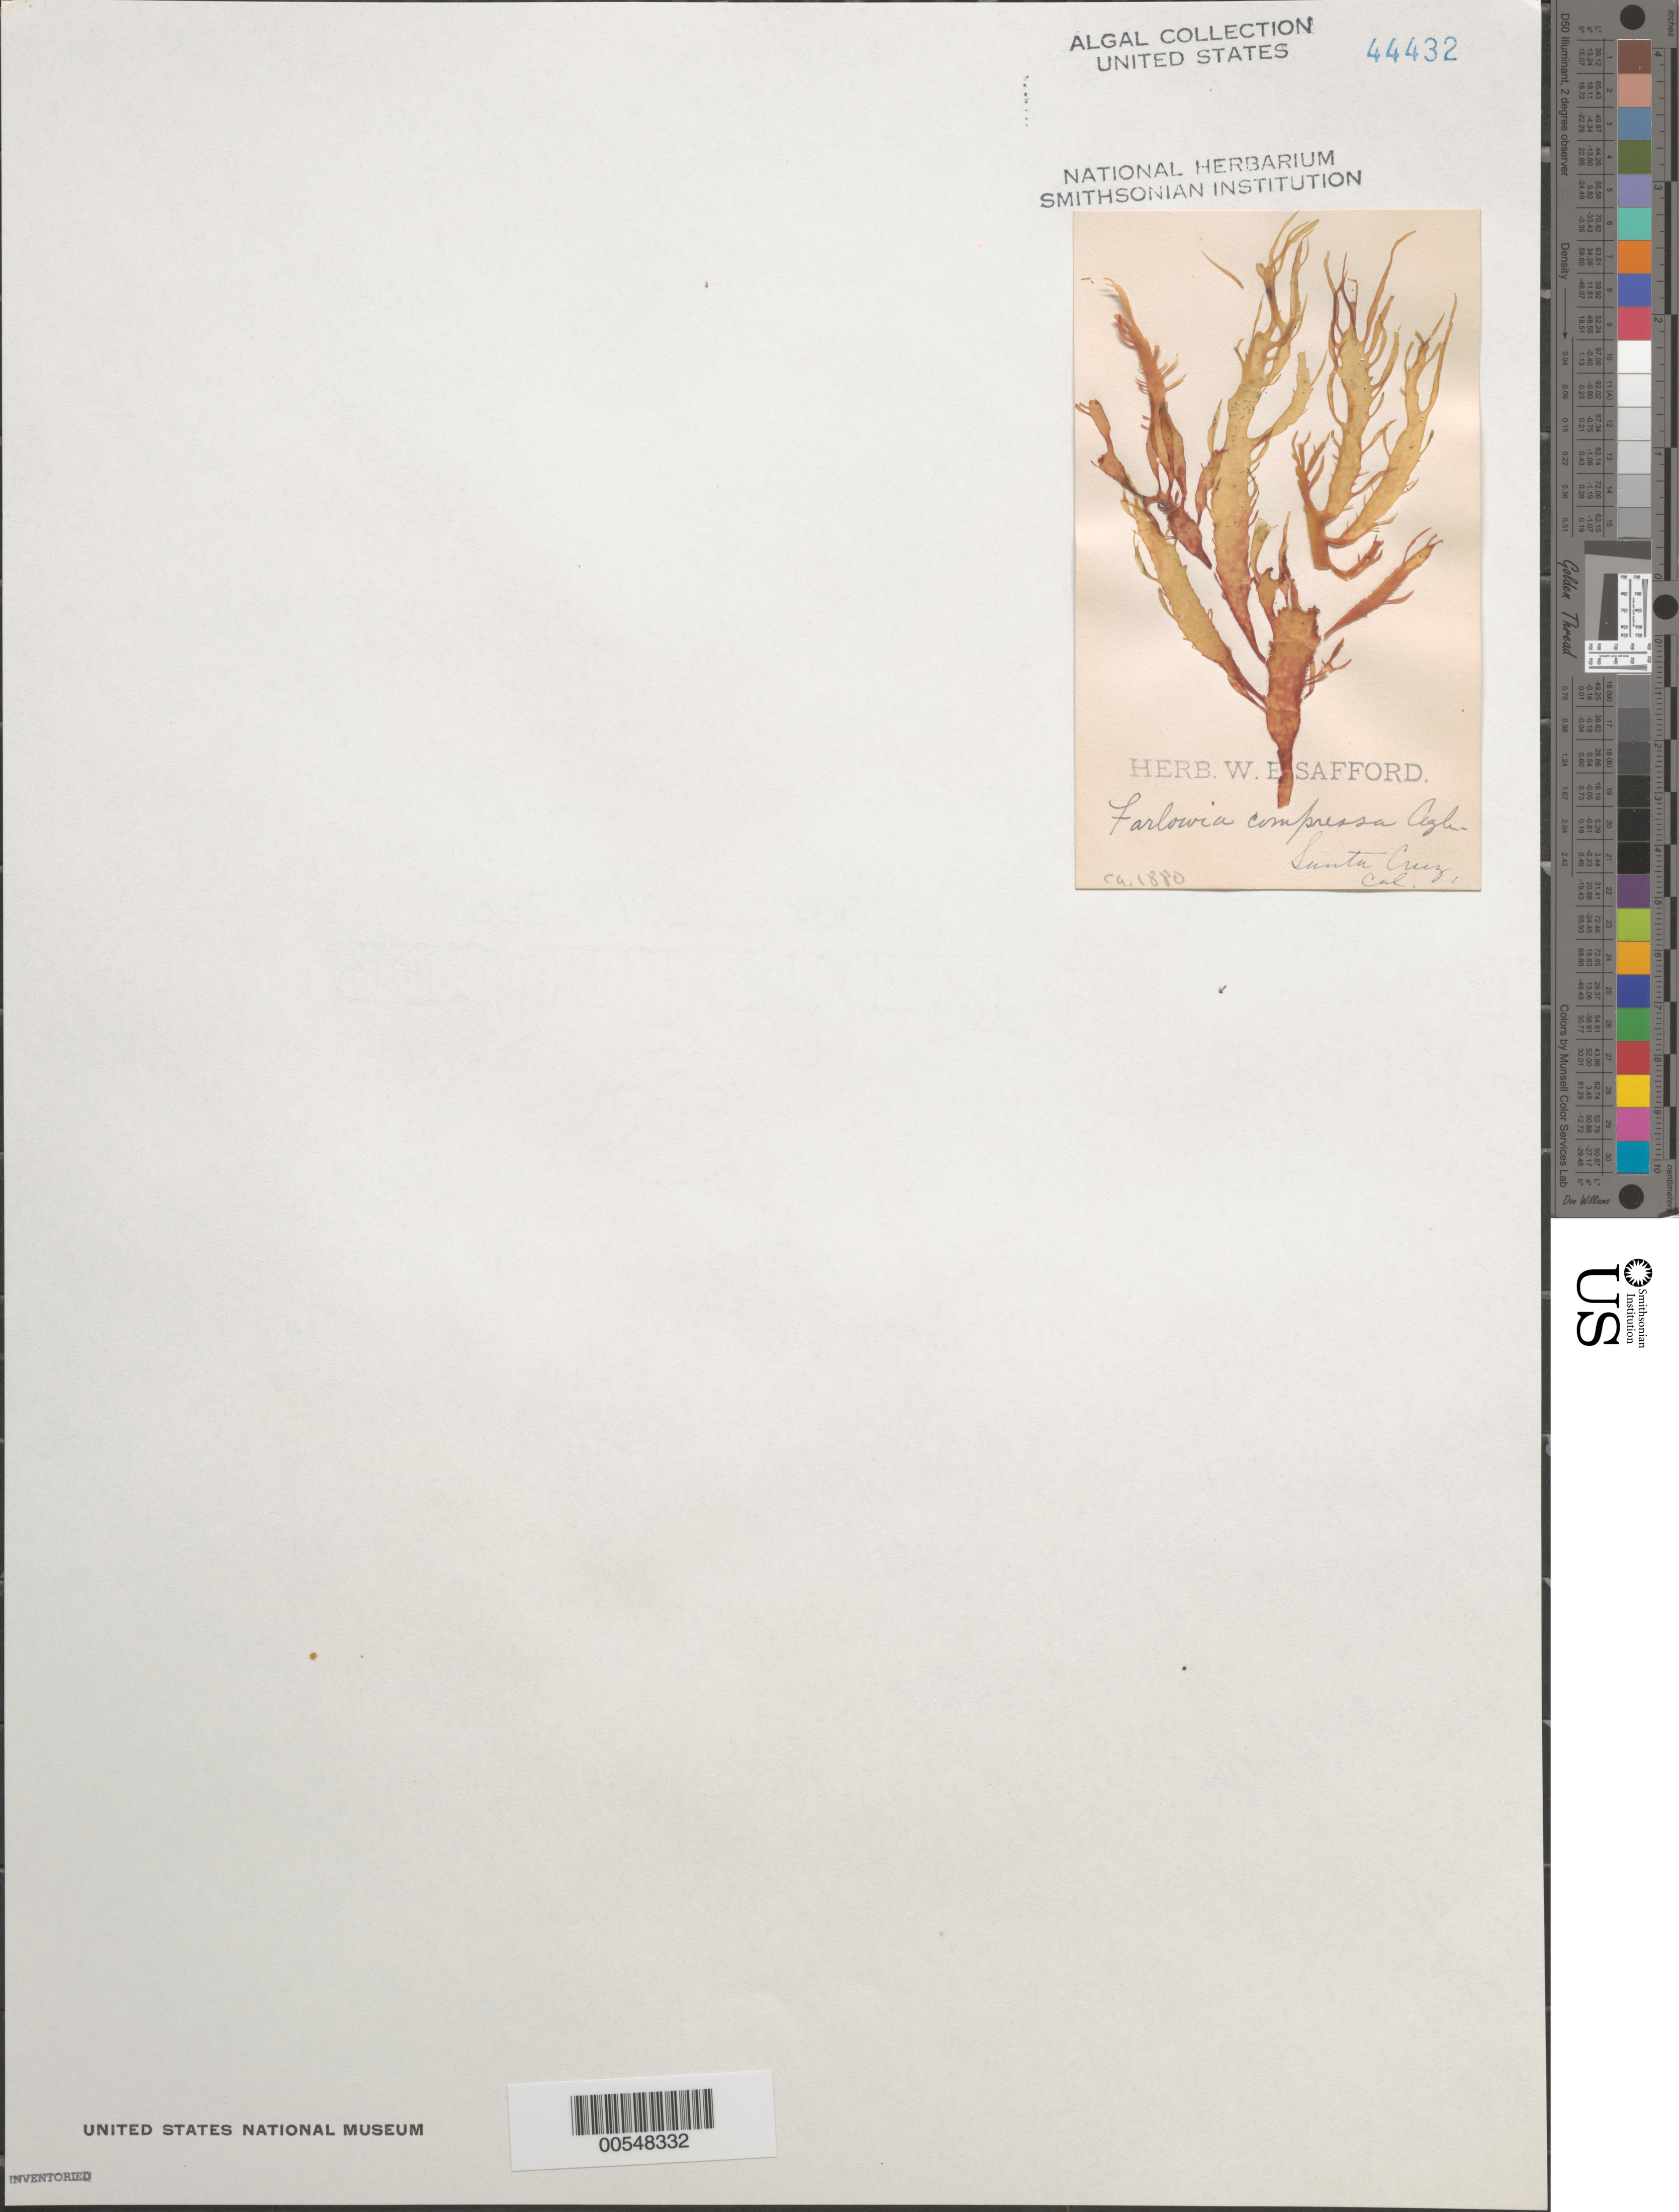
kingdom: Plantae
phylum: Rhodophyta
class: Florideophyceae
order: Gigartinales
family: Dumontiaceae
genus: Farlowia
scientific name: Farlowia compressa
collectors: W. E. Safford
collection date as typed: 1880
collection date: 1880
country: United States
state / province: California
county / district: Santa Cruz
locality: Santa Cruz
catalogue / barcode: US 44432